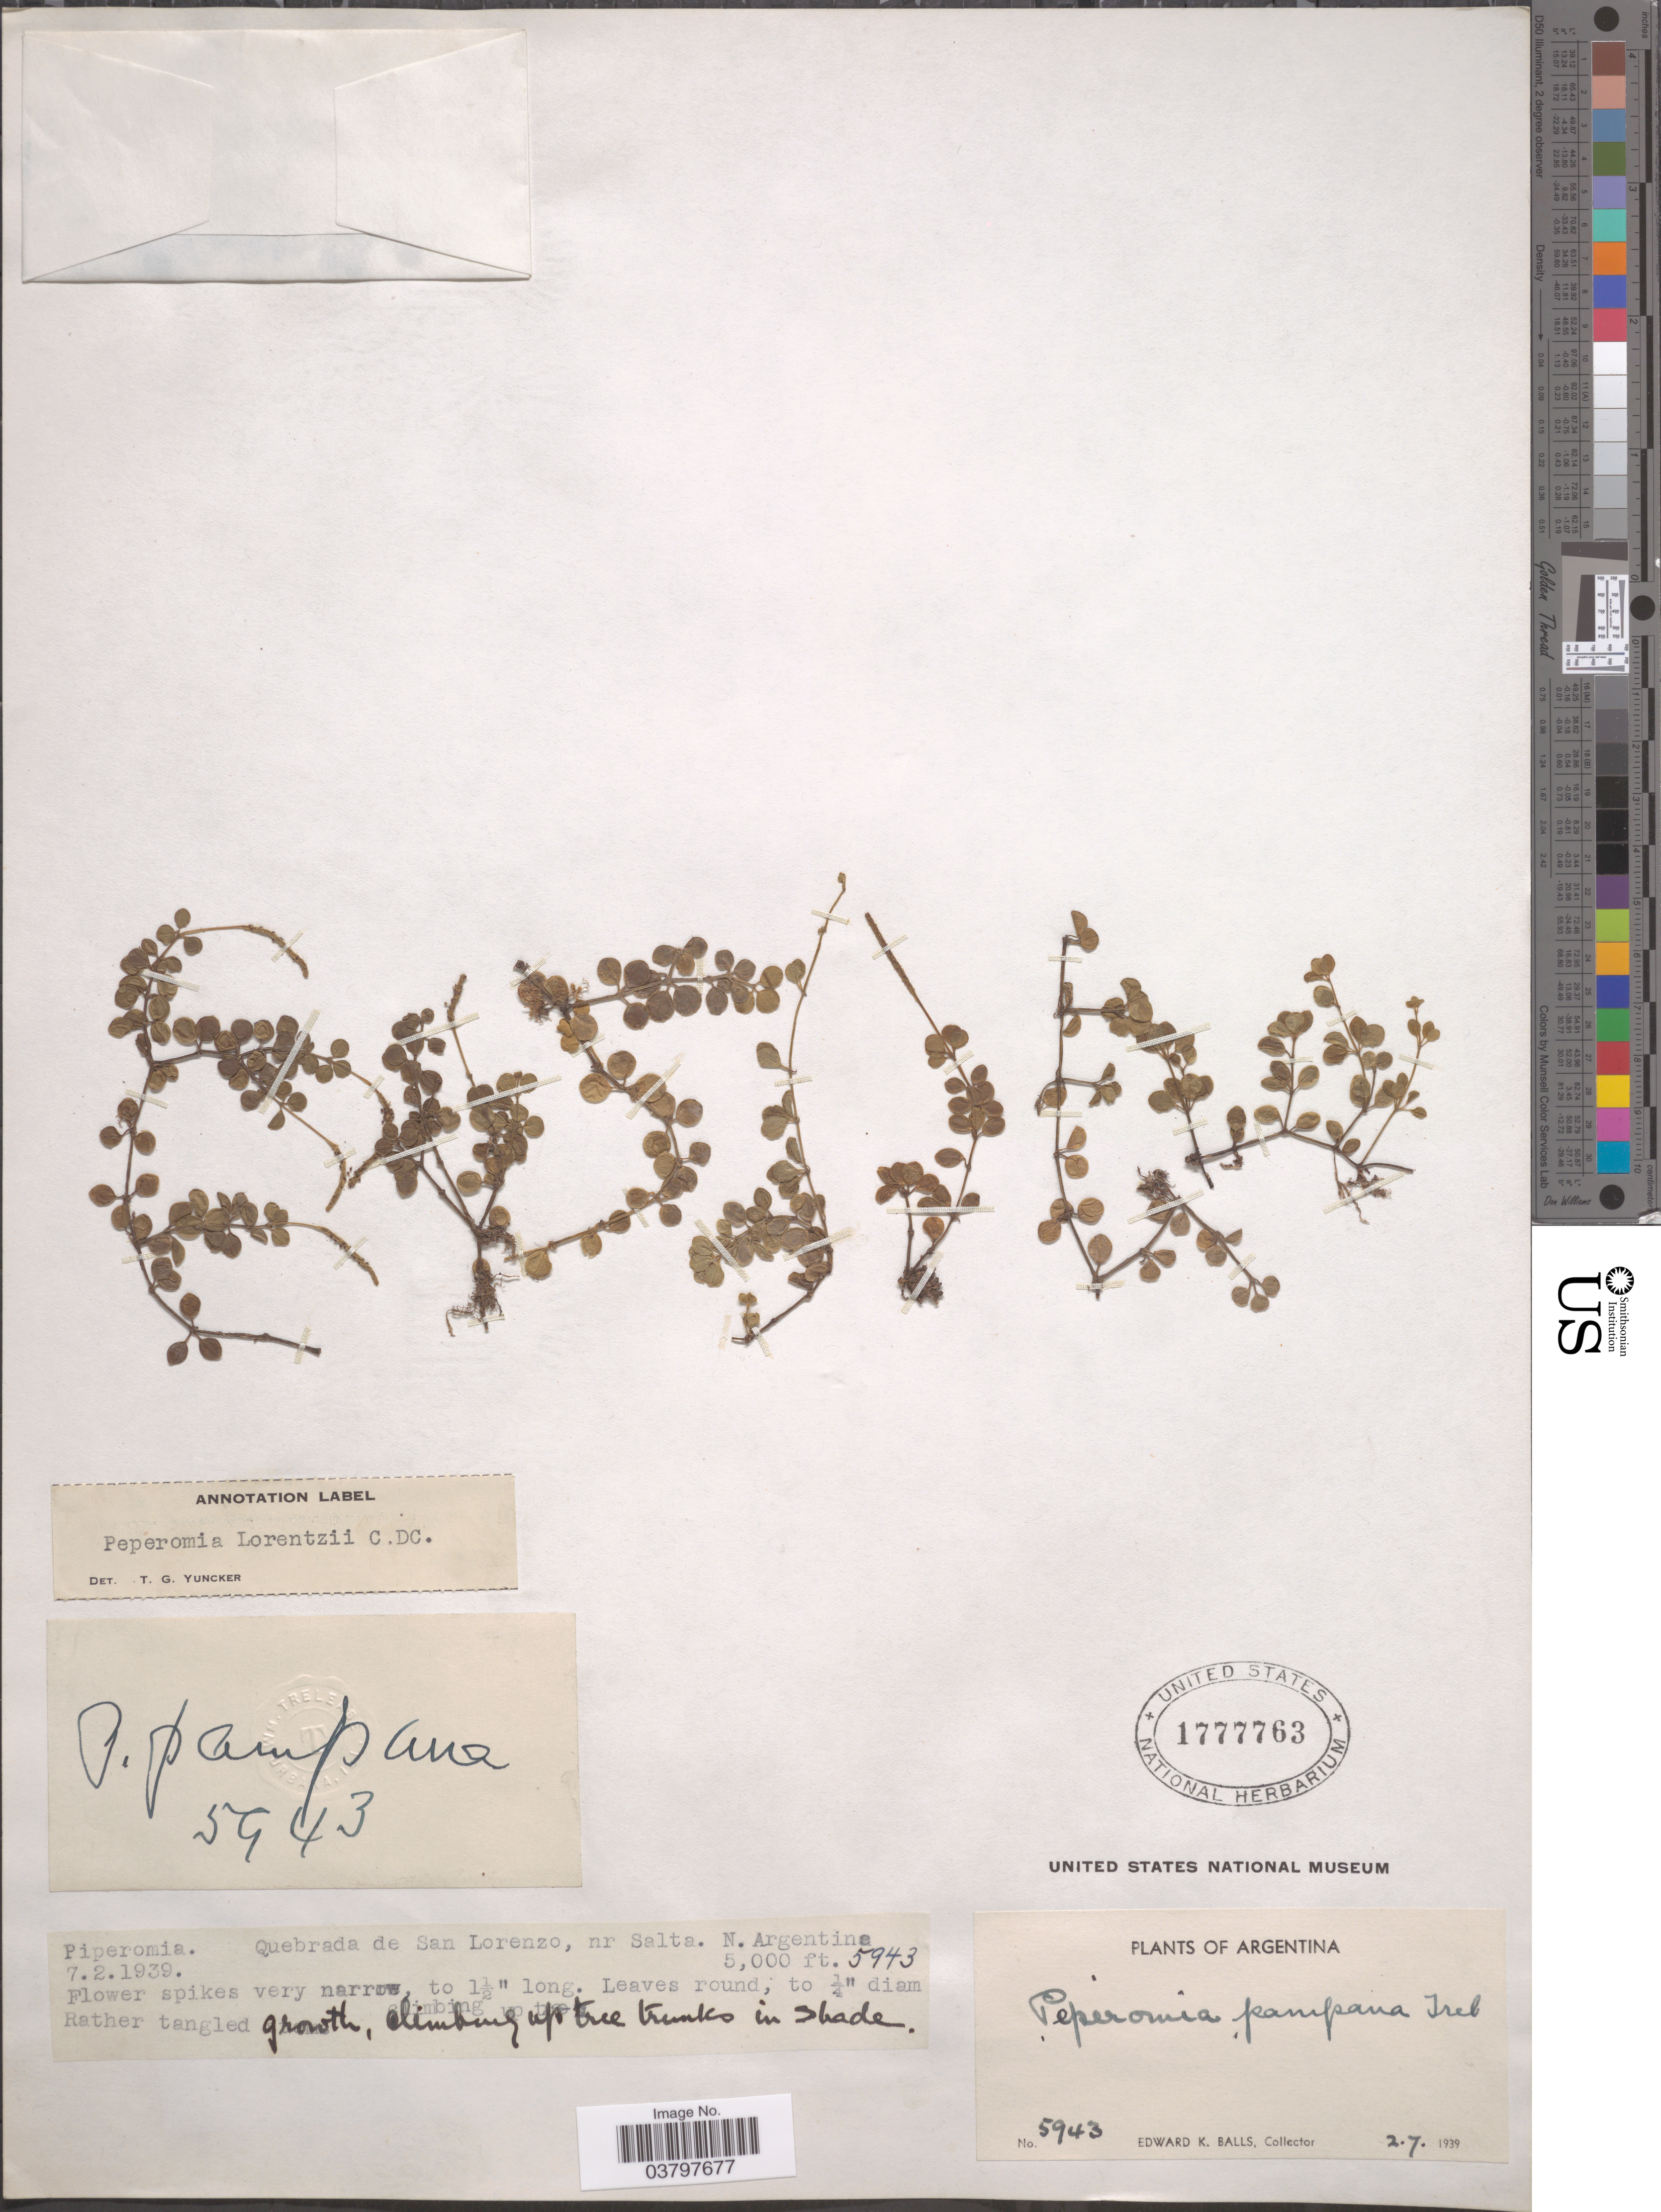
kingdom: Plantae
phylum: Tracheophyta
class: Magnoliopsida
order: Piperales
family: Piperaceae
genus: Peperomia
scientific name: Peperomia lorentzii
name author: C. DC.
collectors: E. K. Balls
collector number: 5943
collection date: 1939-07-02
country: Argentina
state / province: Salta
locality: Quebrada de San Lorenzo, nr Salta. N. Argentine.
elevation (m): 1524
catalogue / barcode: US 1777763